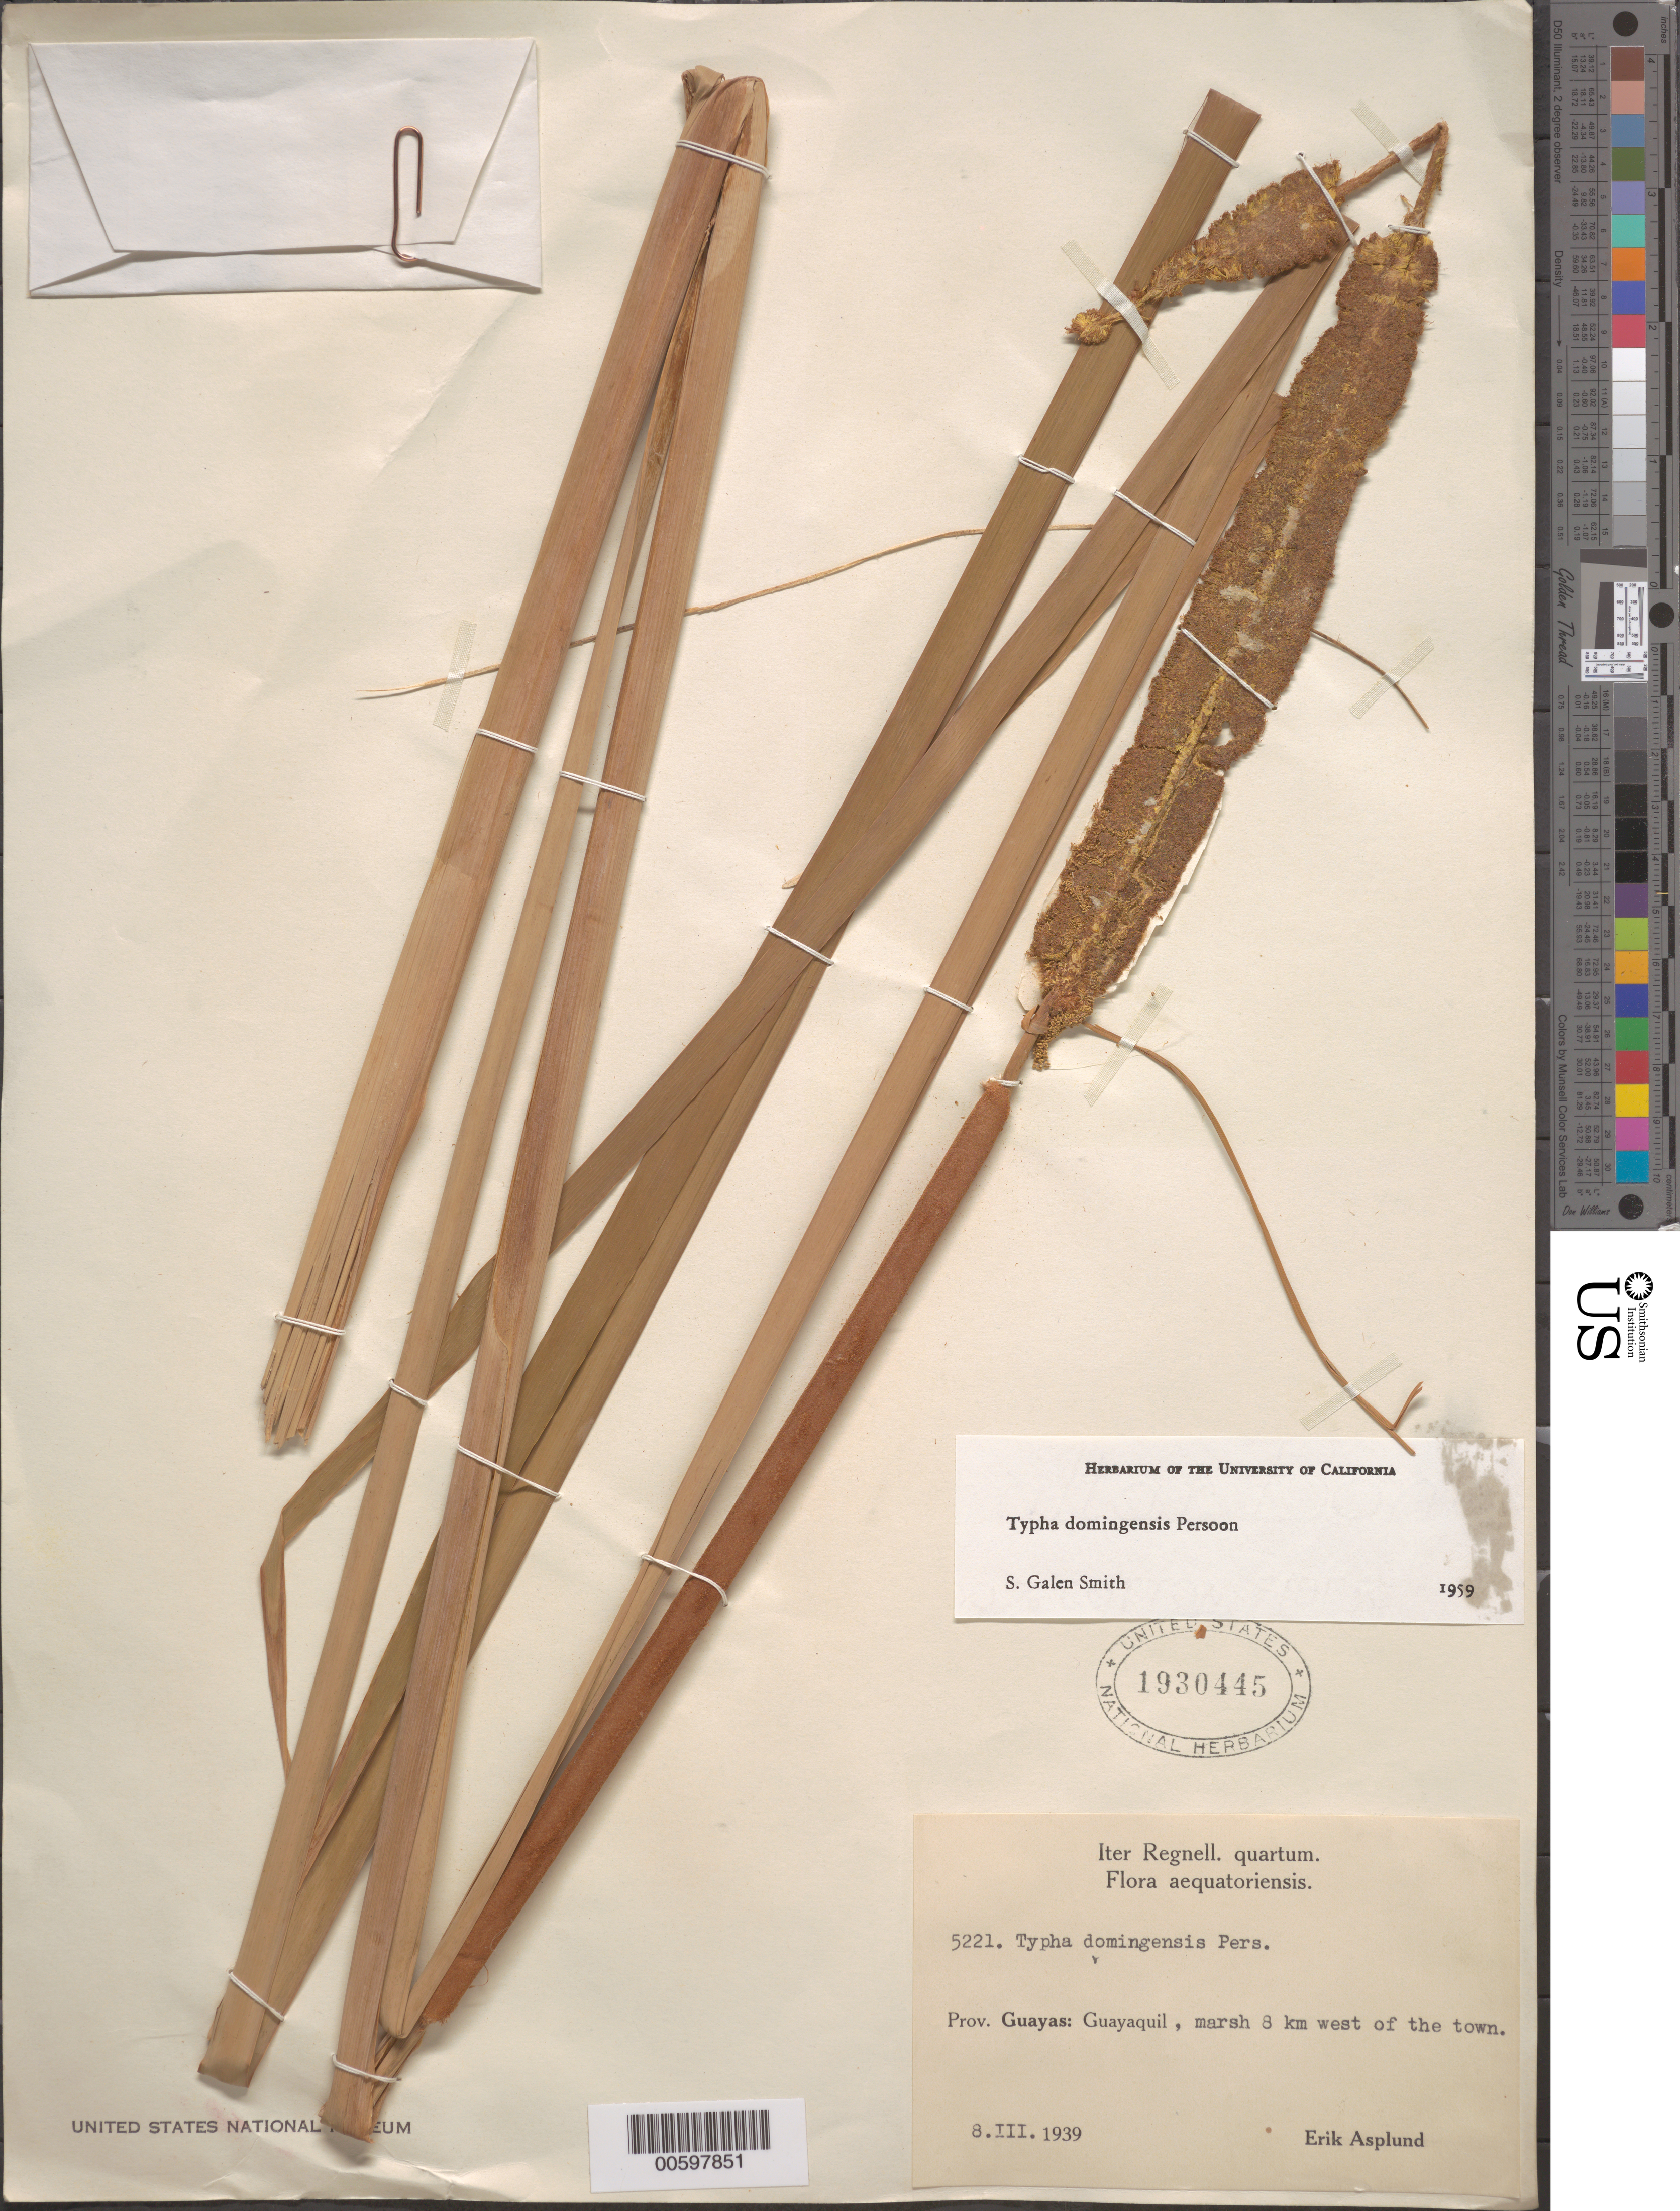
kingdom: Plantae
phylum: Tracheophyta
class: Liliopsida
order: Poales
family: Typhaceae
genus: Typha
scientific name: Typha domingensis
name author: Pers.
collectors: E. Asplund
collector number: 5221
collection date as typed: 08 Mar 1939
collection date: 1939-03-08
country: Ecuador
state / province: Guayas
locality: Guayaquil, west of town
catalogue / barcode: US 1930445